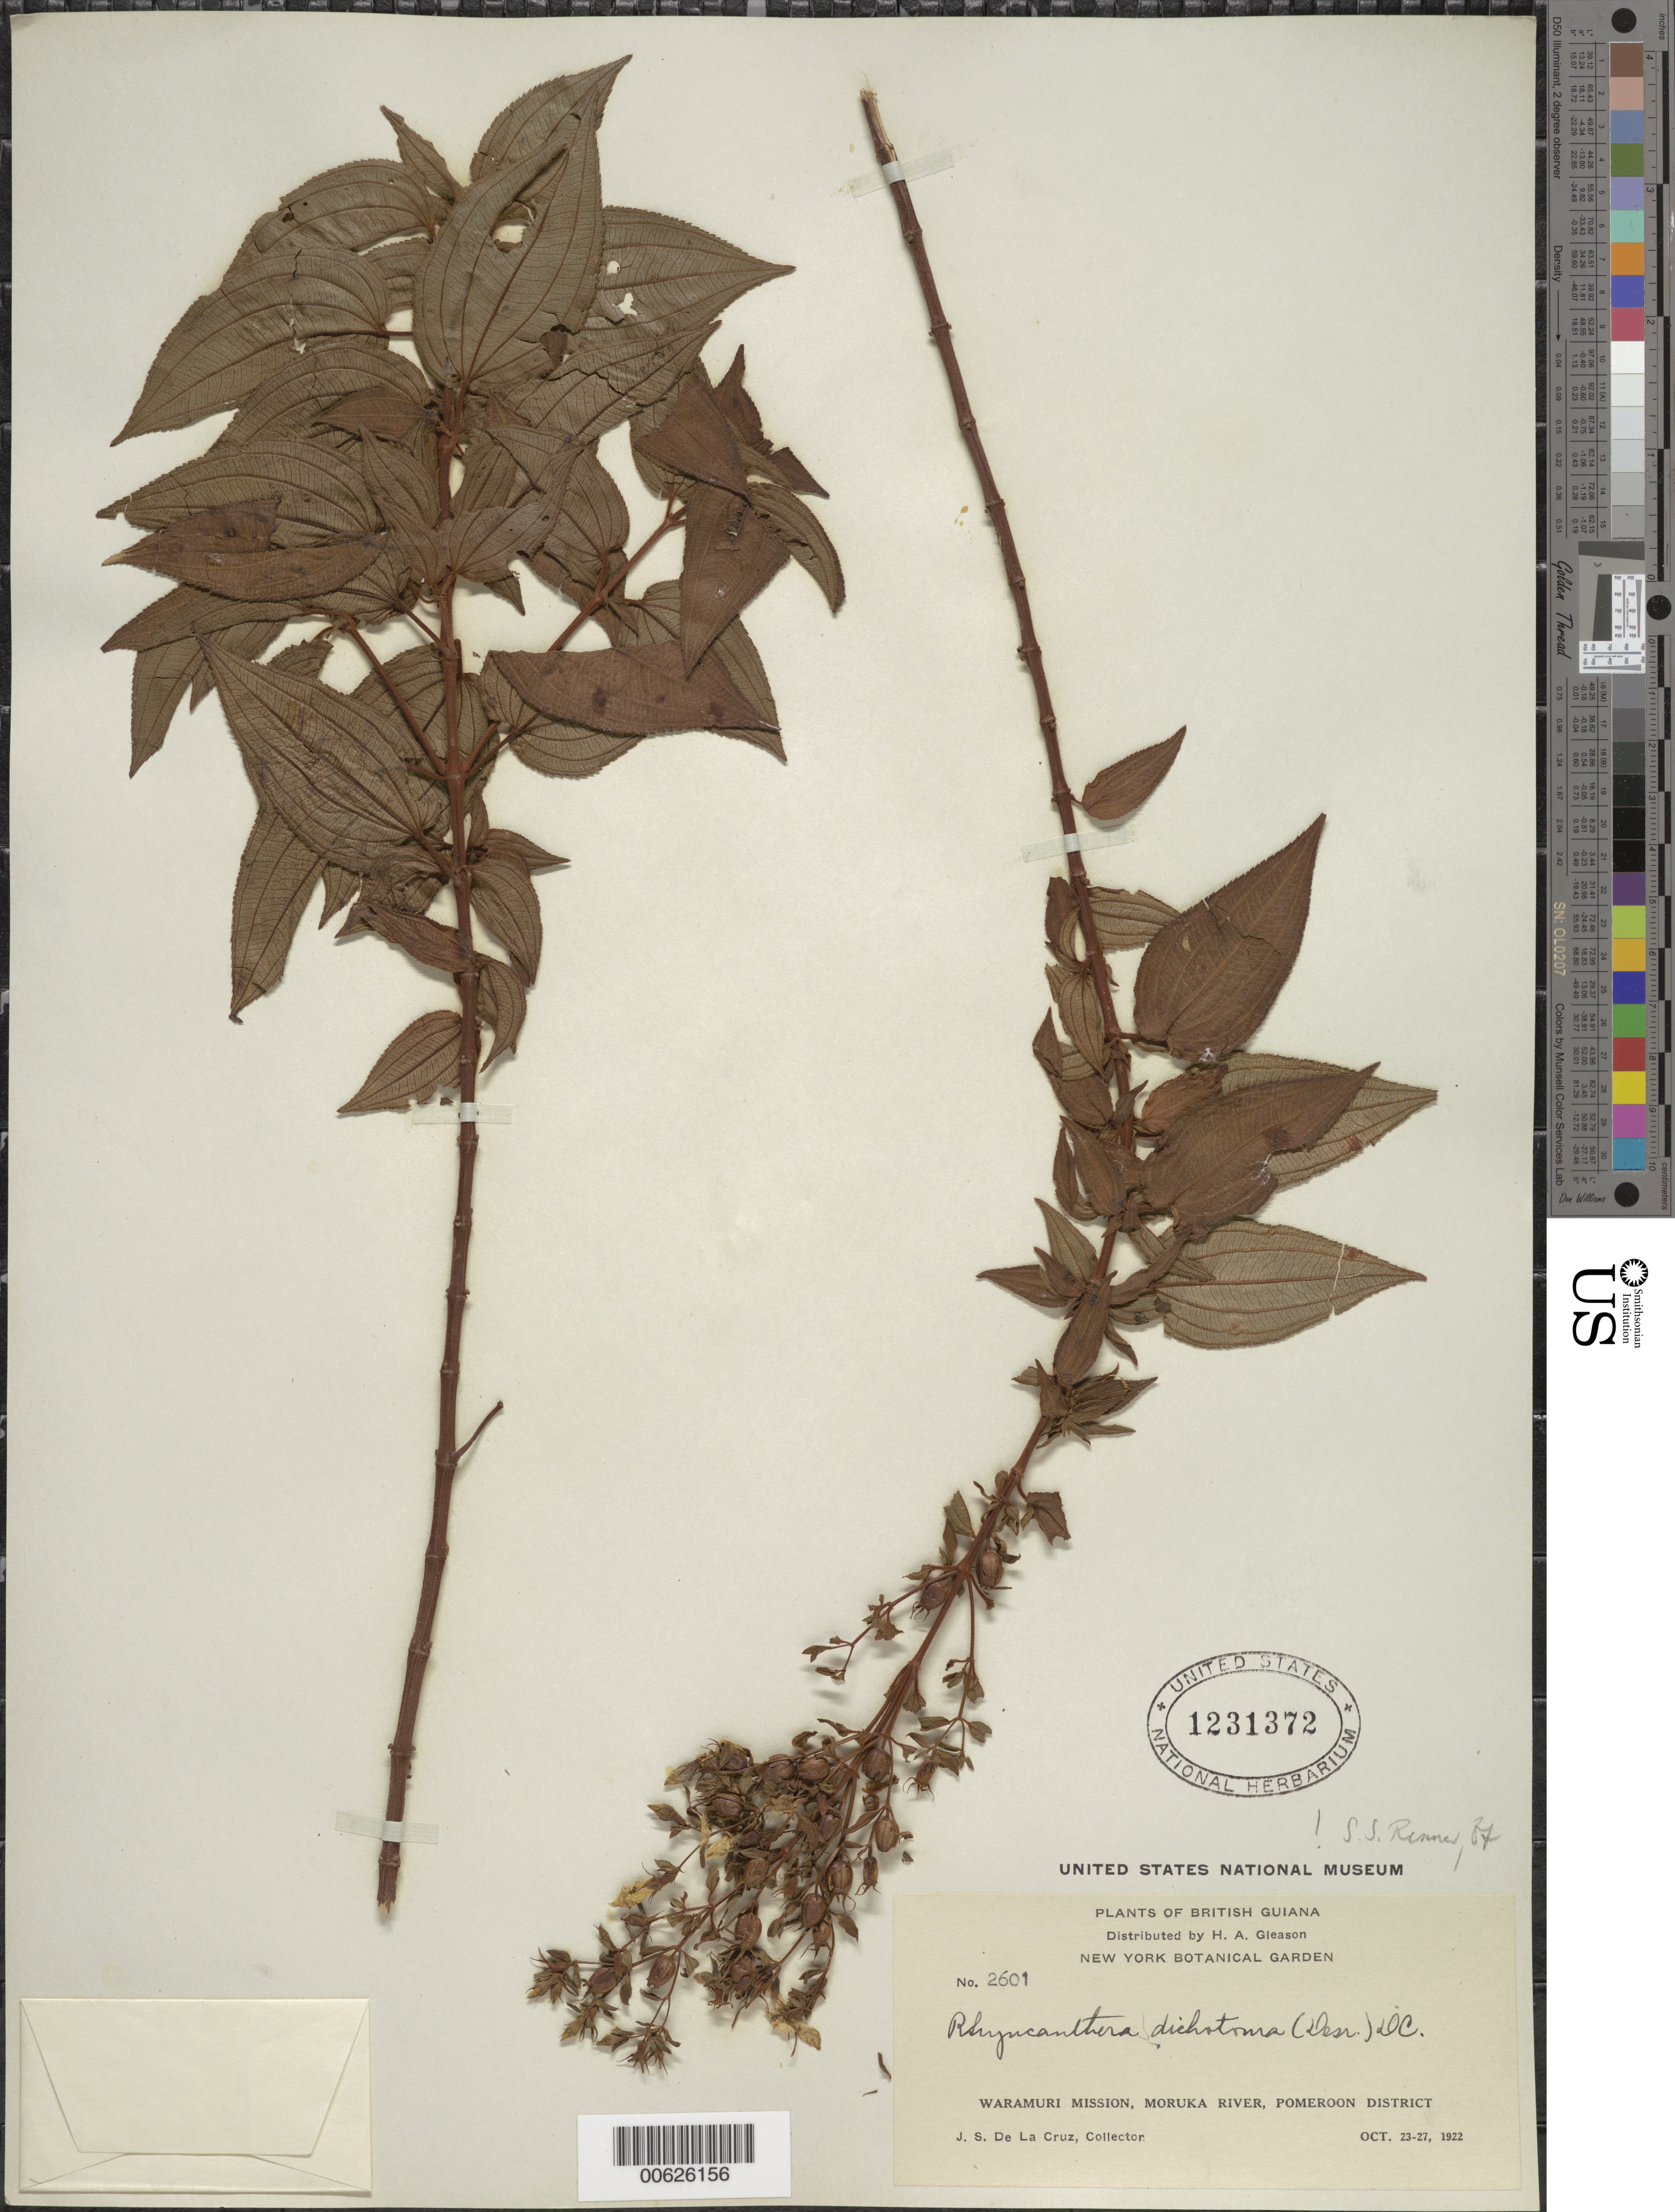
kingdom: Plantae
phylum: Tracheophyta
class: Magnoliopsida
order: Myrtales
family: Melastomataceae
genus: Rhynchanthera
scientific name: Rhynchanthera dichotoma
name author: DC.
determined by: Renner, S. S.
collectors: J. S. de la Cruz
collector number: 2601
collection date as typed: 23-Oct-22 to 27-Oct-22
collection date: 1922-10-23/1922-10-27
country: Guyana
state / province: Pomeroon-Supenaam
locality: Waramuri Mission, Moruka R., Pomeroon Dist.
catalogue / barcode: US 1231372